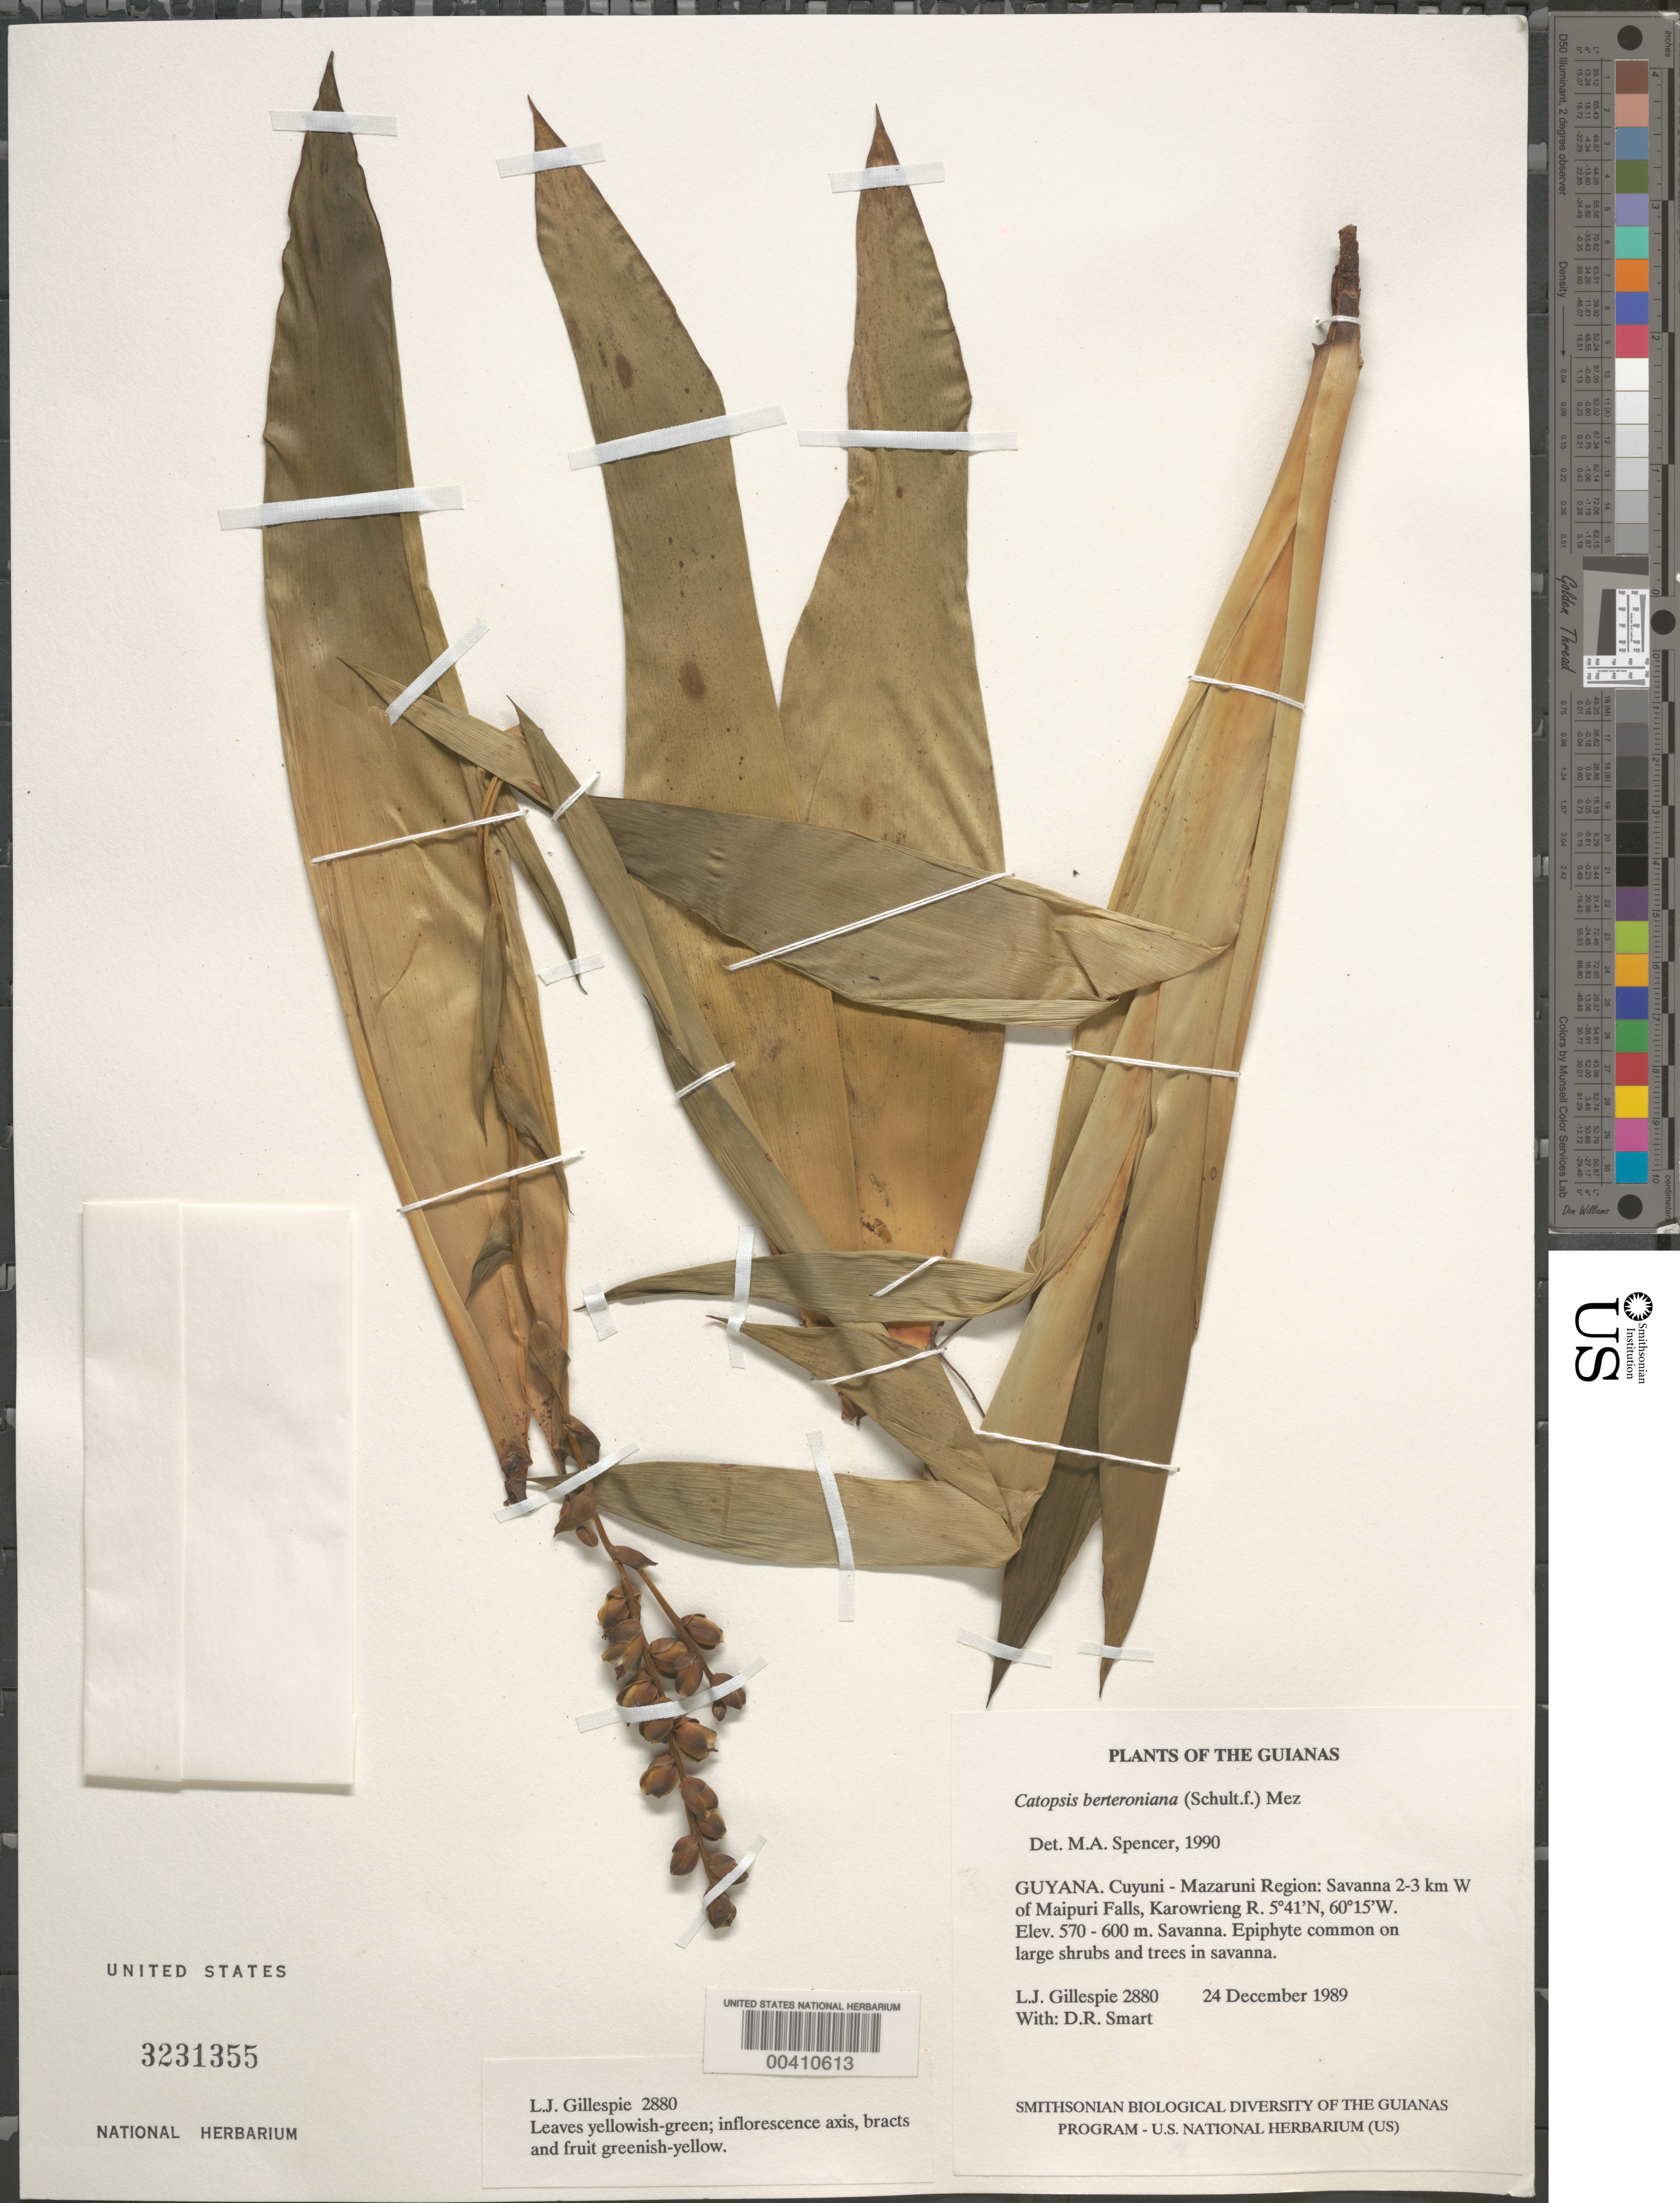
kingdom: Plantae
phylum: Tracheophyta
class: Liliopsida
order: Poales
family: Bromeliaceae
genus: Catopsis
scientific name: Catopsis berteroniana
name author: (Schult. & Schult. f.) Mez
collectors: L. J. Gillespie & D. R. Smart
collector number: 2880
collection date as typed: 24 Dec 1989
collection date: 1989-12-24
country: Guyana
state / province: Cuyuni-mazaruni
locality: Savanna 2-3 km w of maipuri falls, karowrieng river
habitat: Epiphyte on large shrubs and trees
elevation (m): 570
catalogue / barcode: US 3231355